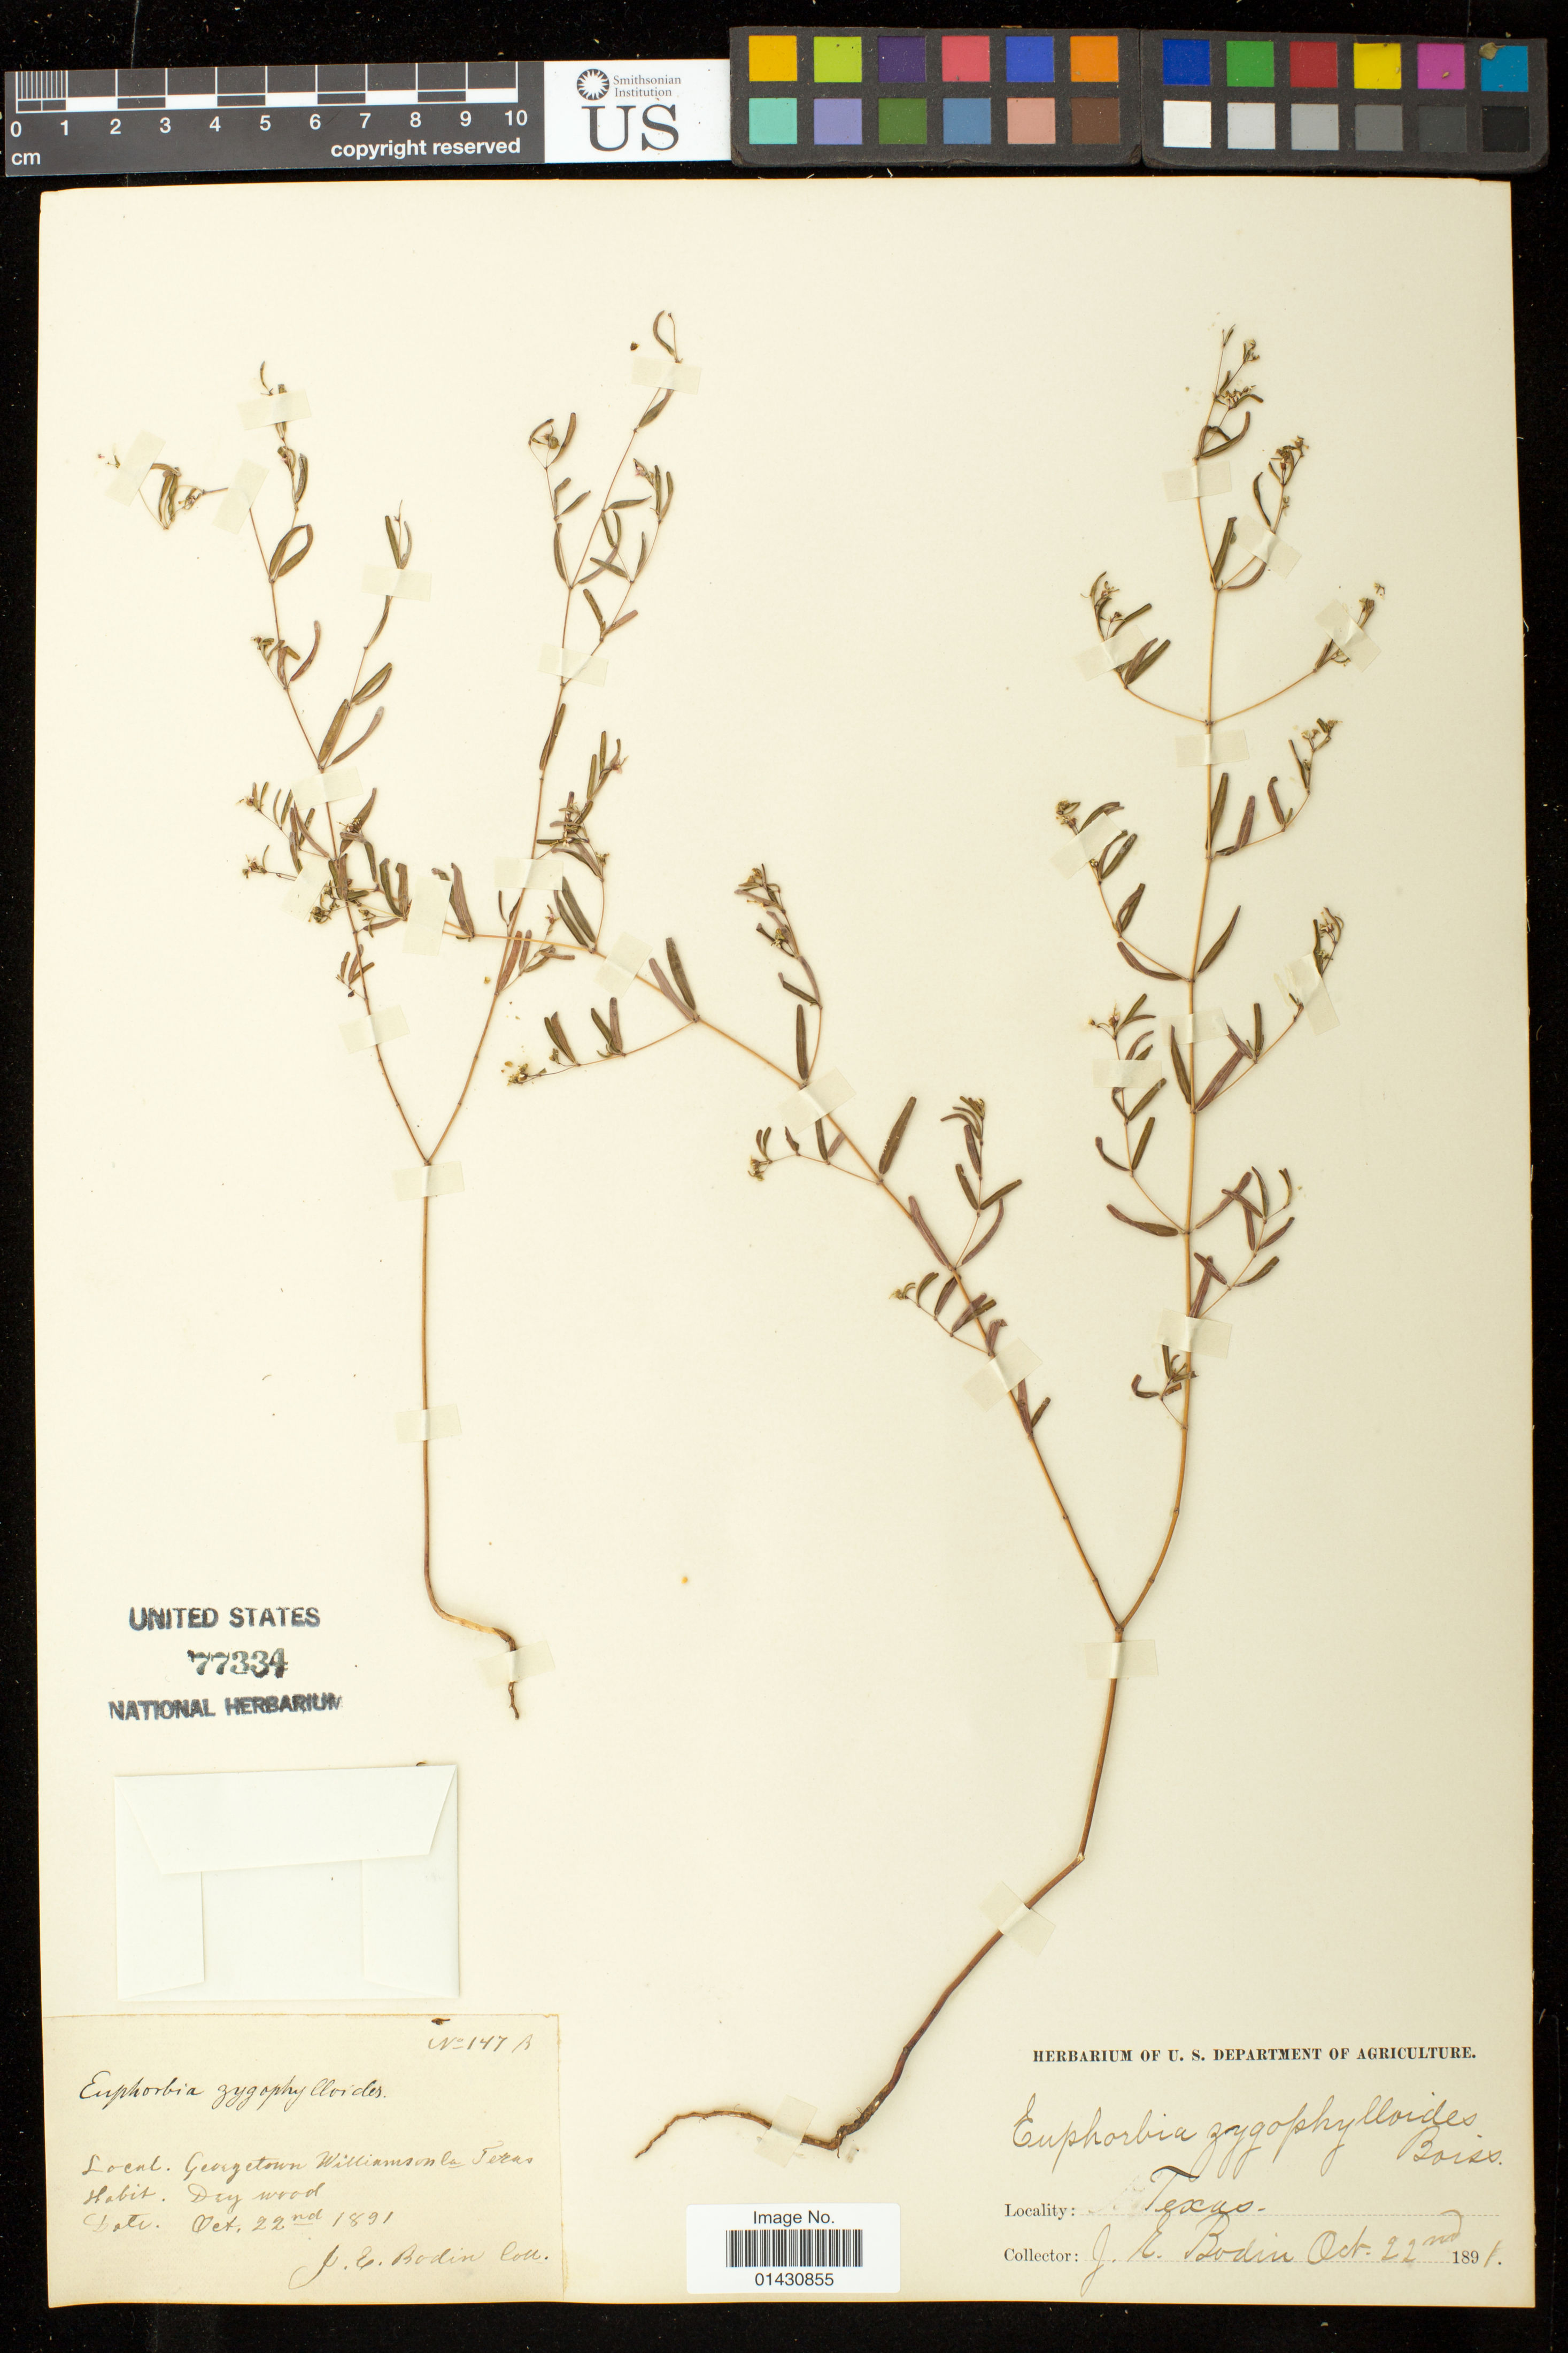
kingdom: Plantae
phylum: Tracheophyta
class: Magnoliopsida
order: Malpighiales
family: Euphorbiaceae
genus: Euphorbia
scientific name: Euphorbia missurica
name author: Raf.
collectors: J. E. Bodin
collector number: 147B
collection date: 1891-10-22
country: United States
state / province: Texas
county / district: Williamson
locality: Georgetown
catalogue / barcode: US 77334